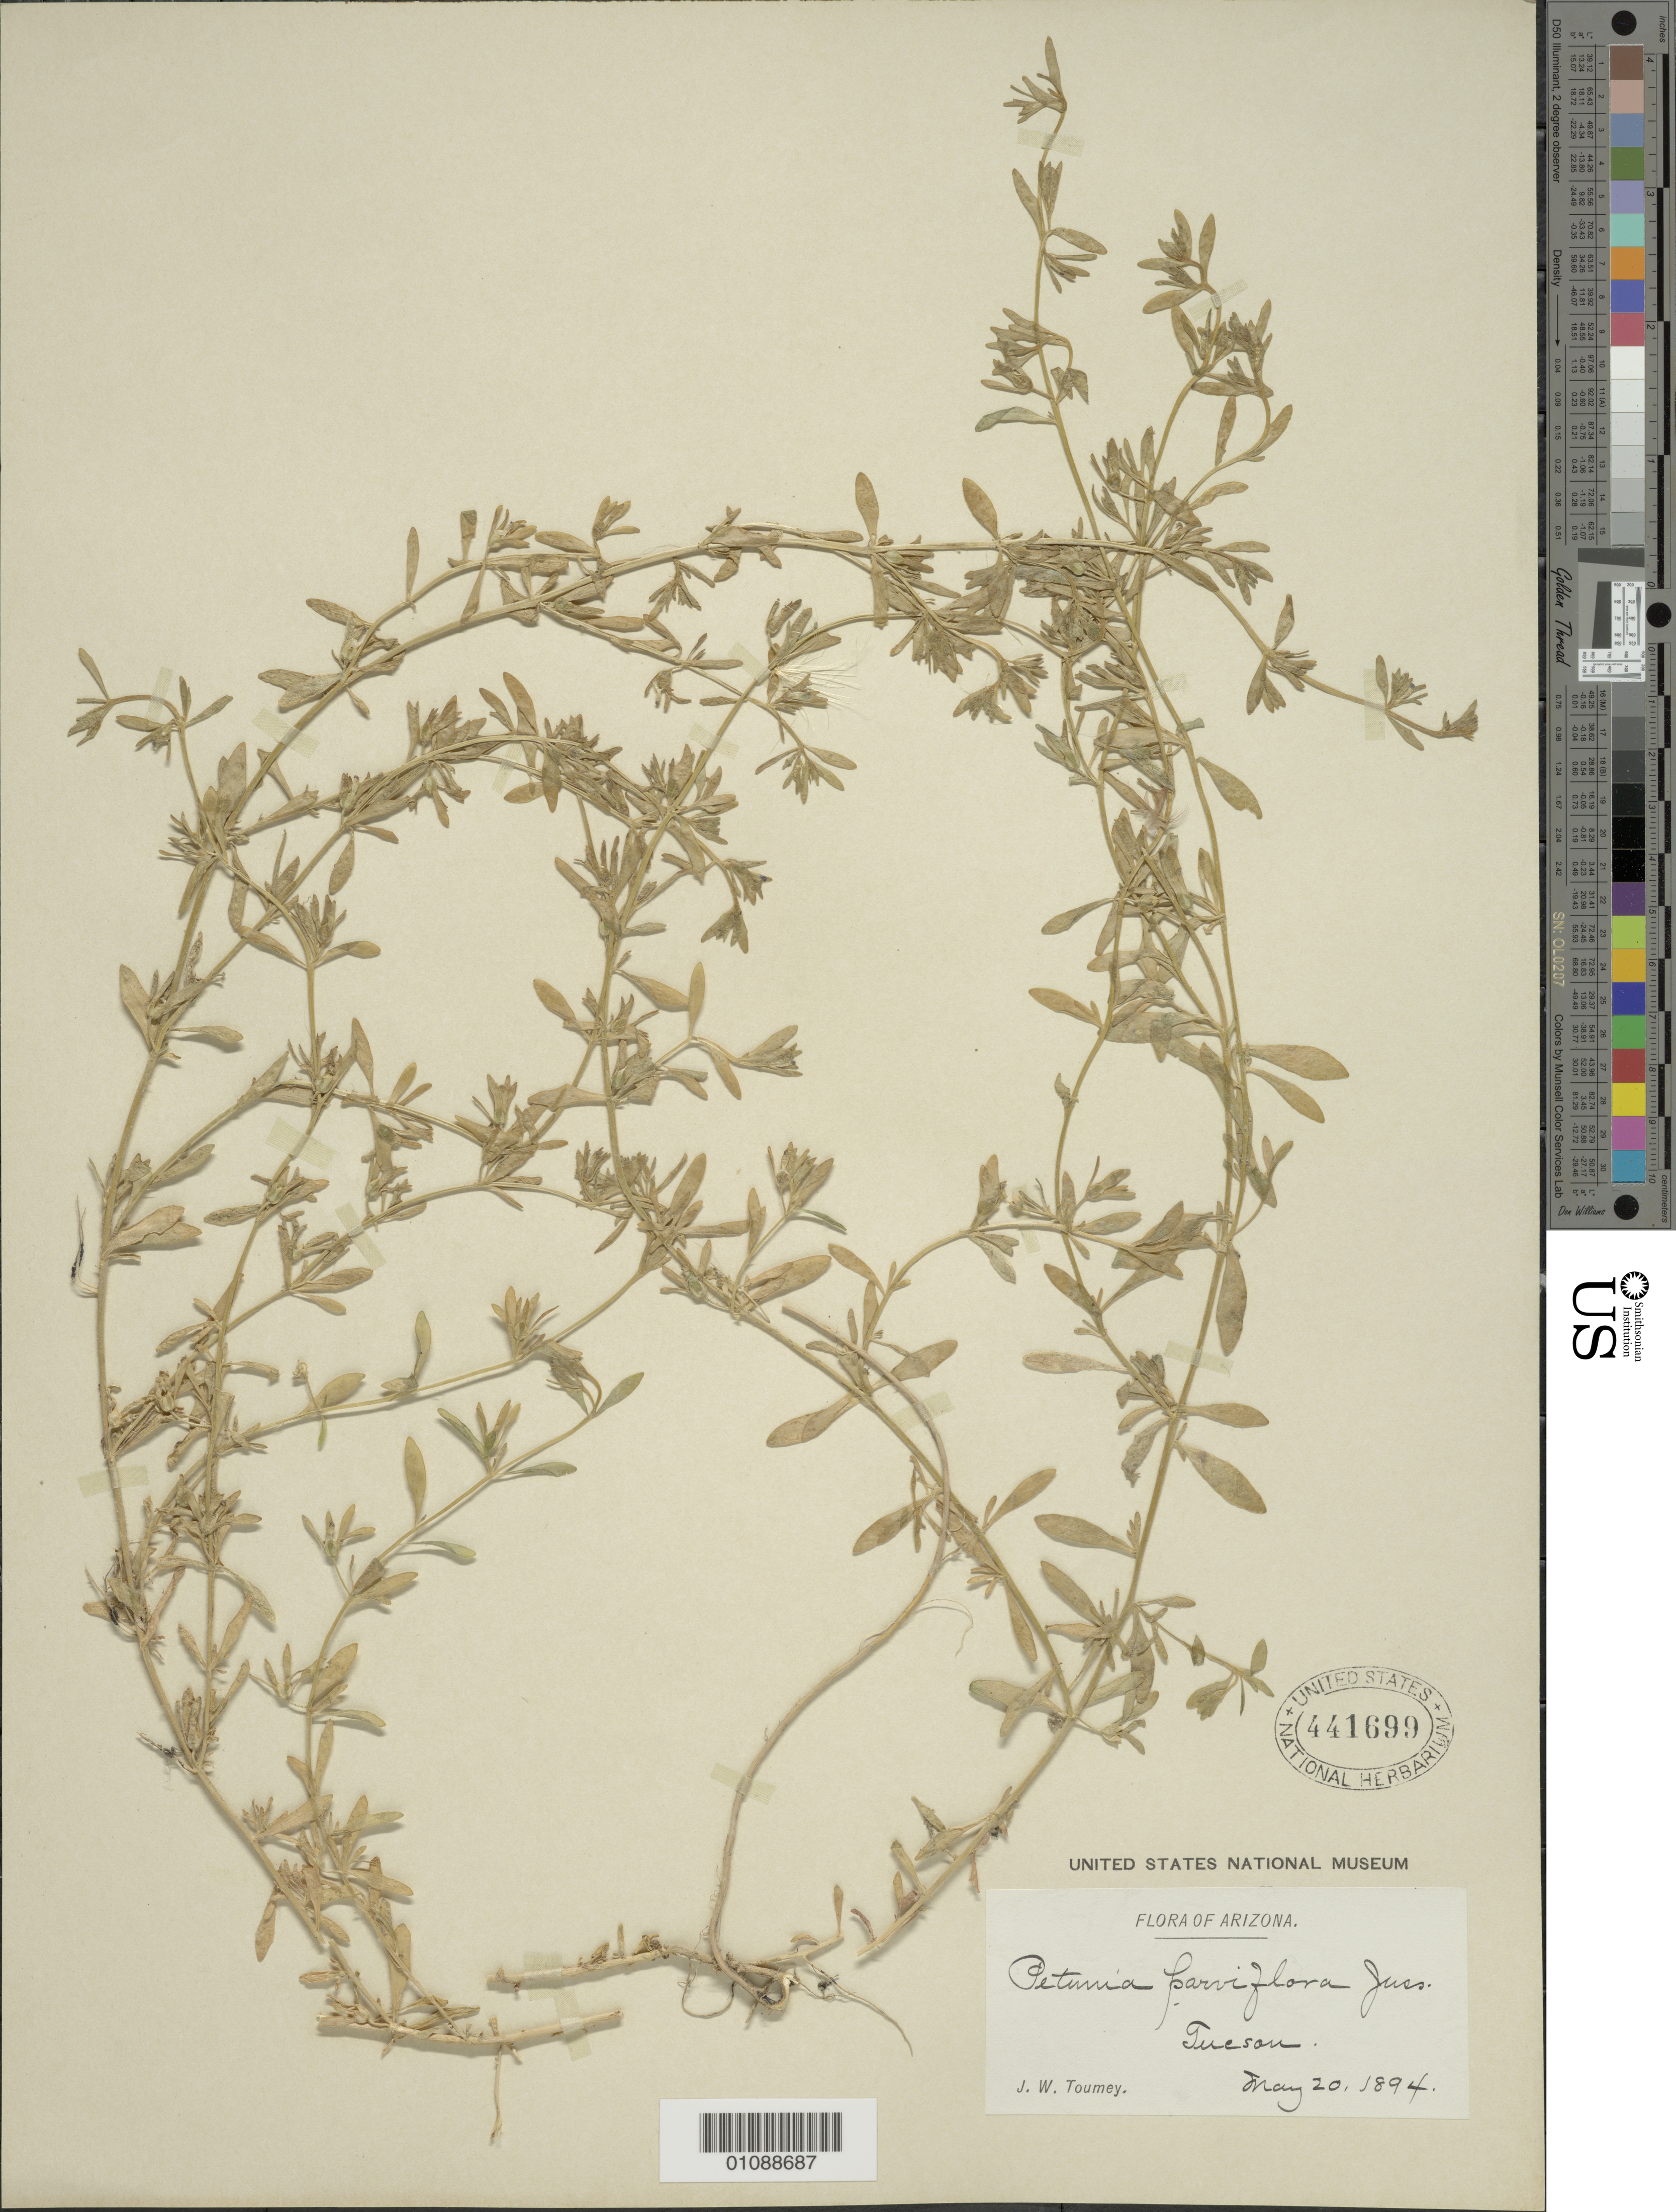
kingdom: Plantae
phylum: Tracheophyta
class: Magnoliopsida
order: Solanales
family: Solanaceae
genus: Petunia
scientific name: Petunia parviflora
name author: Juss.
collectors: J. W. Toumey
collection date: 1894-05-20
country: United States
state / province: Arizona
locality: Tucson.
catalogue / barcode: US 441699